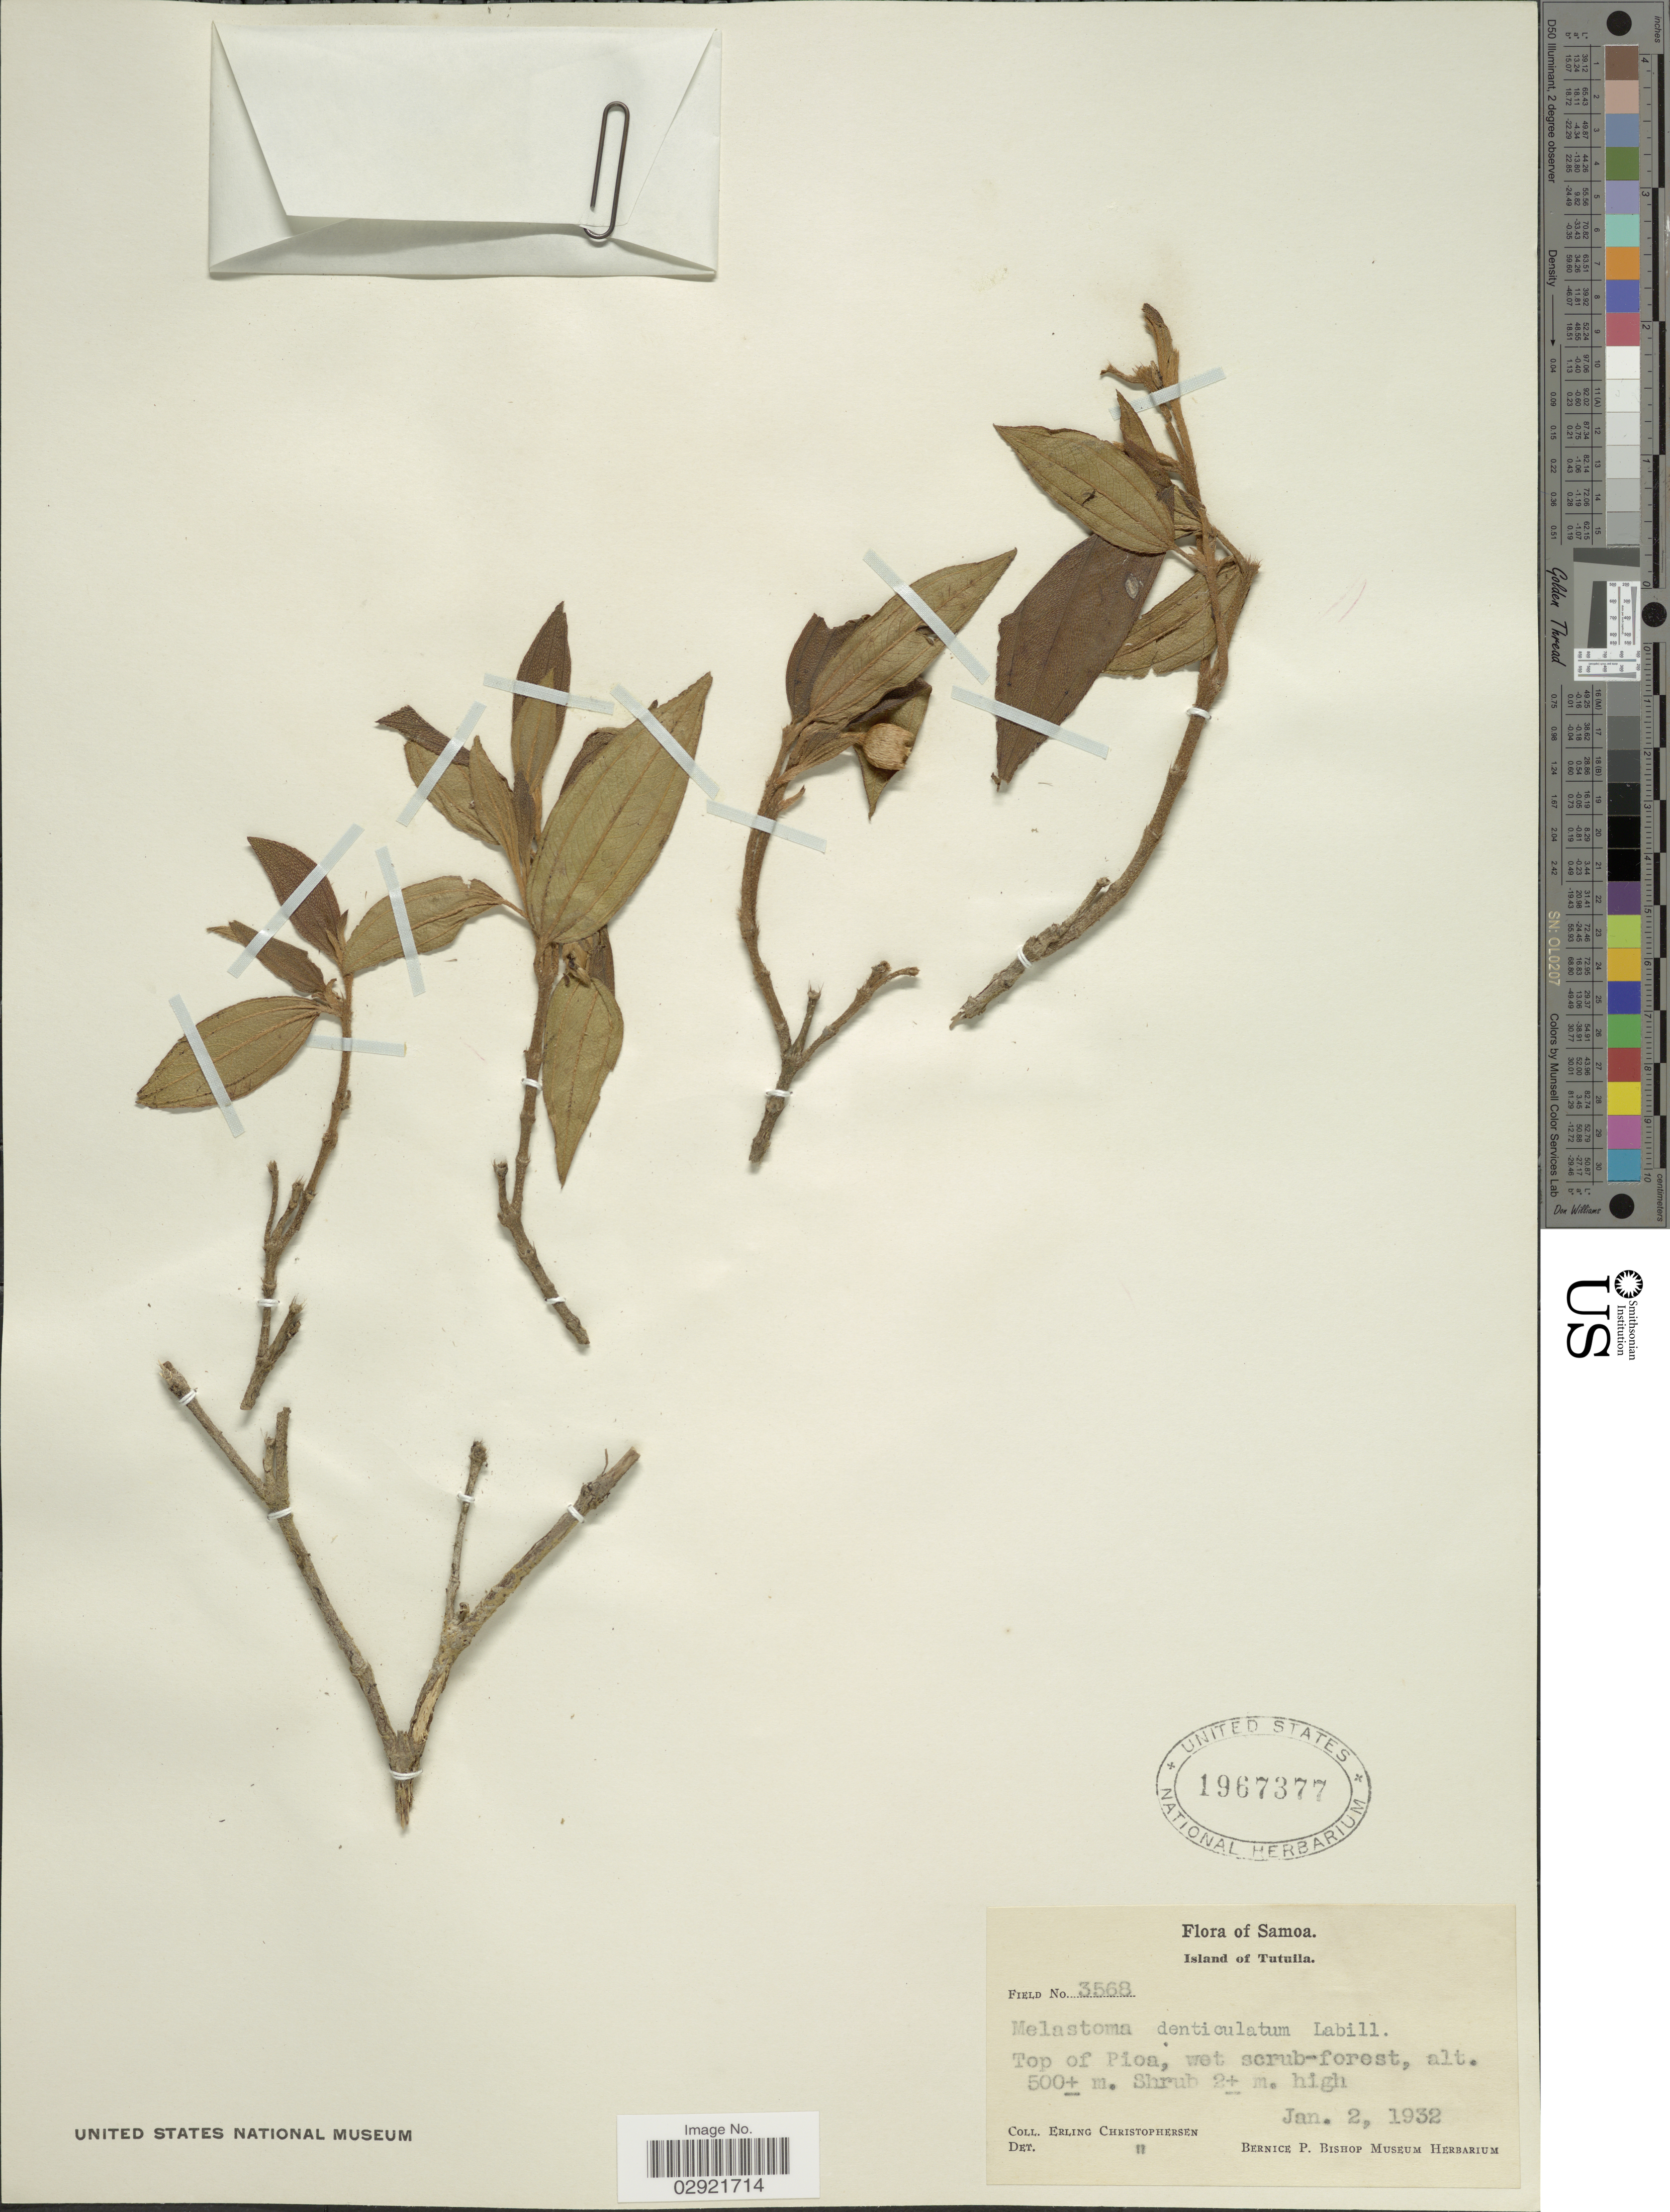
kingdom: Plantae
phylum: Tracheophyta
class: Magnoliopsida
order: Myrtales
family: Melastomataceae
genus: Melastoma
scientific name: Melastoma malabathricum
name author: L.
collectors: E. Christophersen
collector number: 3568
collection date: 1932-01-02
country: American Samoa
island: Tutuila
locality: Samoa. Island of Tutuila. Top of Pioa.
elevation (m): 500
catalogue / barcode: US 1967377